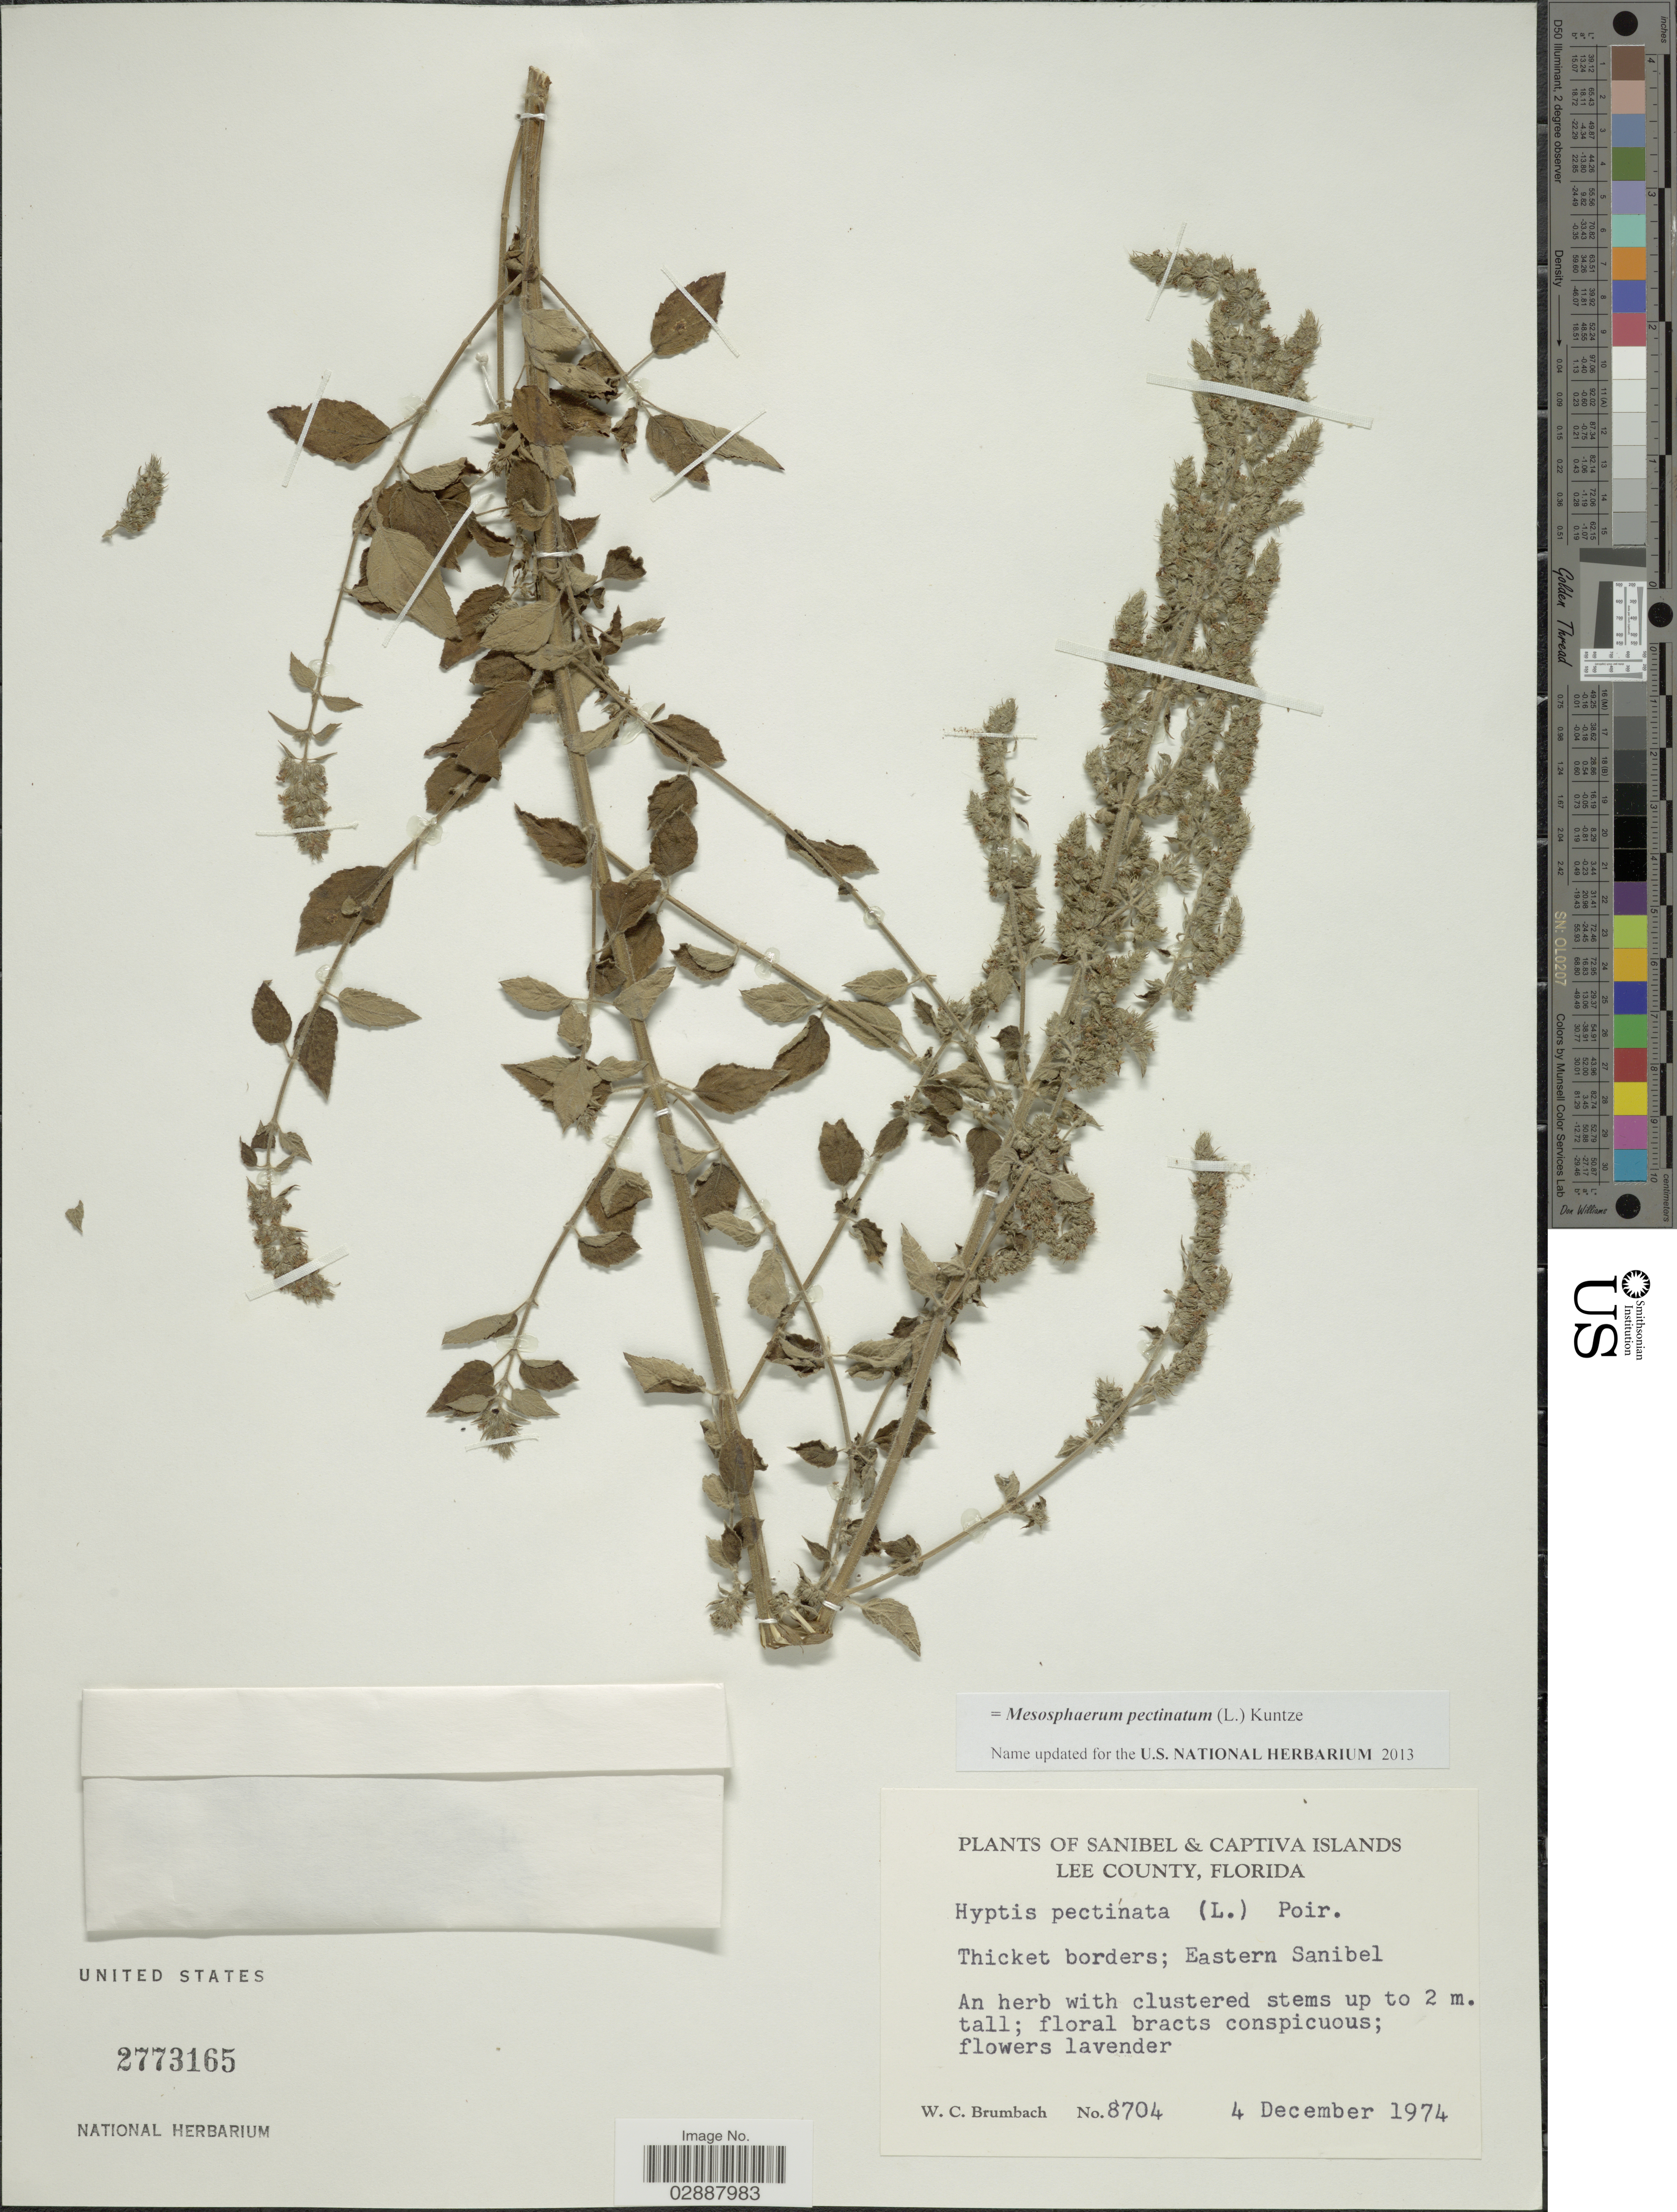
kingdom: Plantae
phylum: Tracheophyta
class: Magnoliopsida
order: Lamiales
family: Lamiaceae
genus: Mesosphaerum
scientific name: Mesosphaerum pectinatum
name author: (L.) Kuntze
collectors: W. C. Brumbach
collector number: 8704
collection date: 1974-12-04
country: United States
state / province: Florida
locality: Sanibel & Captiva Islands, Lee County.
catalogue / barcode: US 2773165